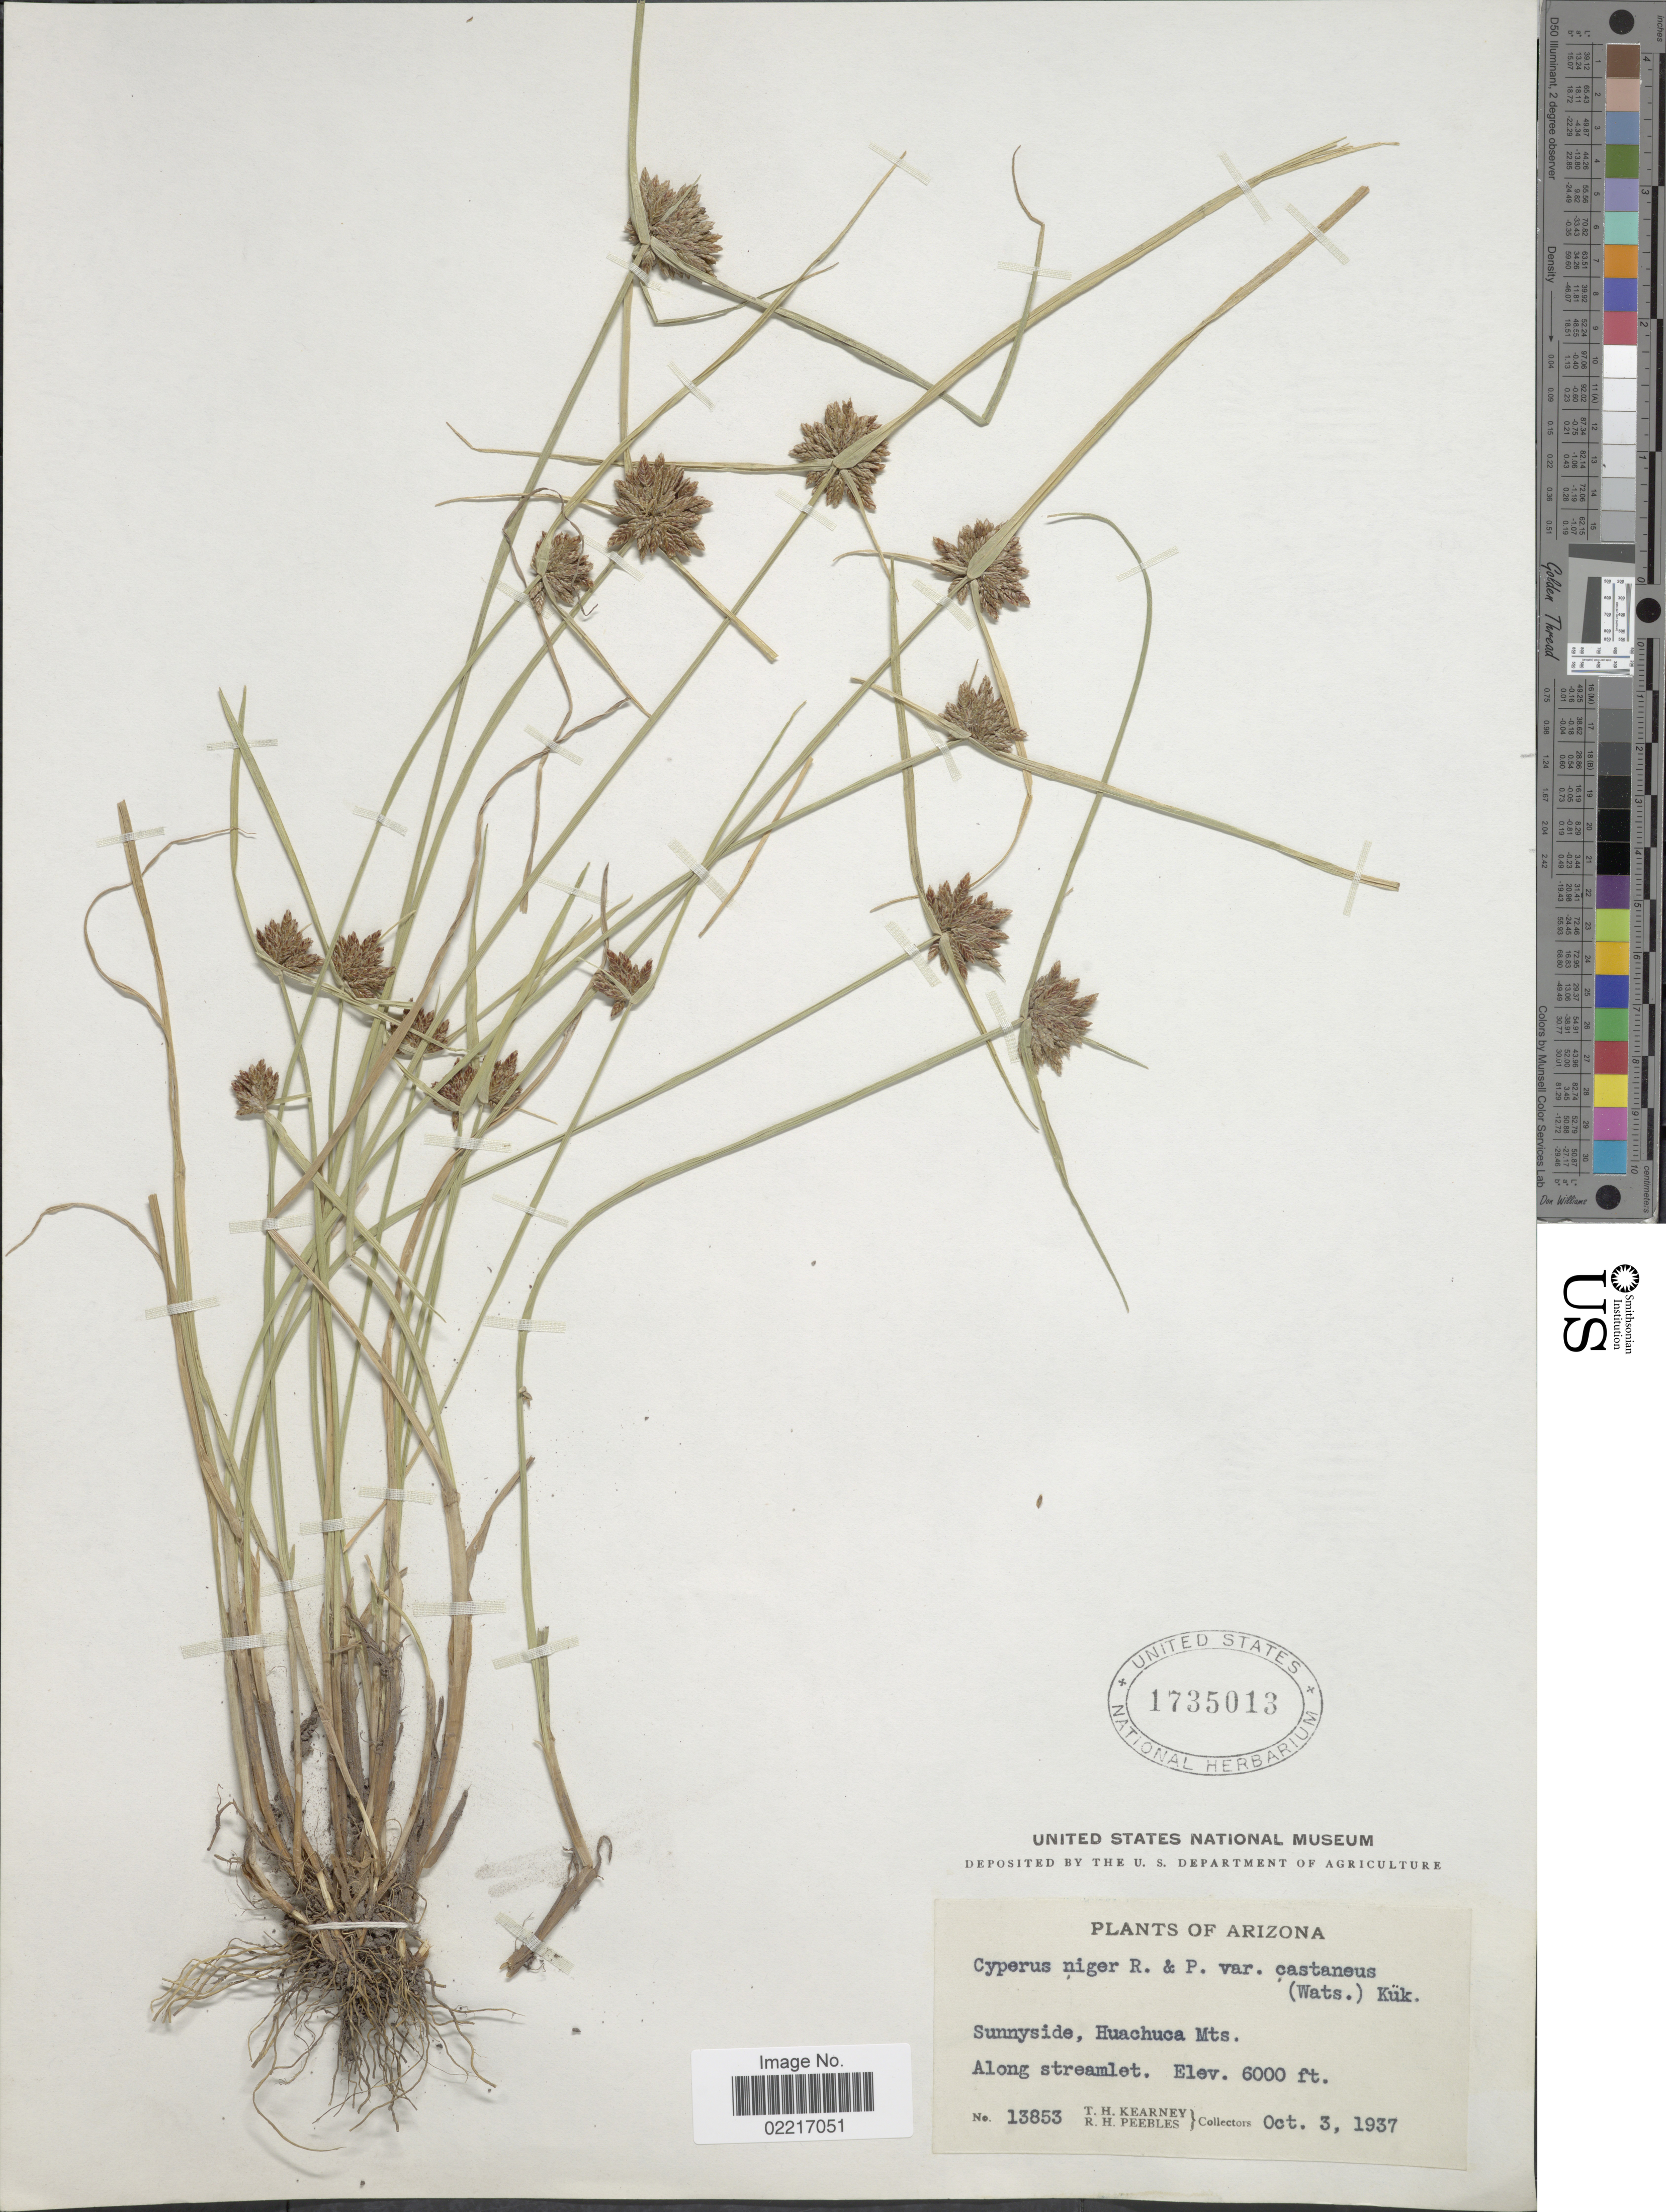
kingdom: Plantae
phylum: Tracheophyta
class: Liliopsida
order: Poales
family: Cyperaceae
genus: Cyperus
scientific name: Cyperus niger var. capitatus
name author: (Britton) O'Neill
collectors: T. H. Kearney & R. H. Peebles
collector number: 13853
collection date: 1937-10-03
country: United States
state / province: Arizona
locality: Sunnyside, Huachuca Mts., along streamlet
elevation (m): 1829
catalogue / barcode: US 1735013